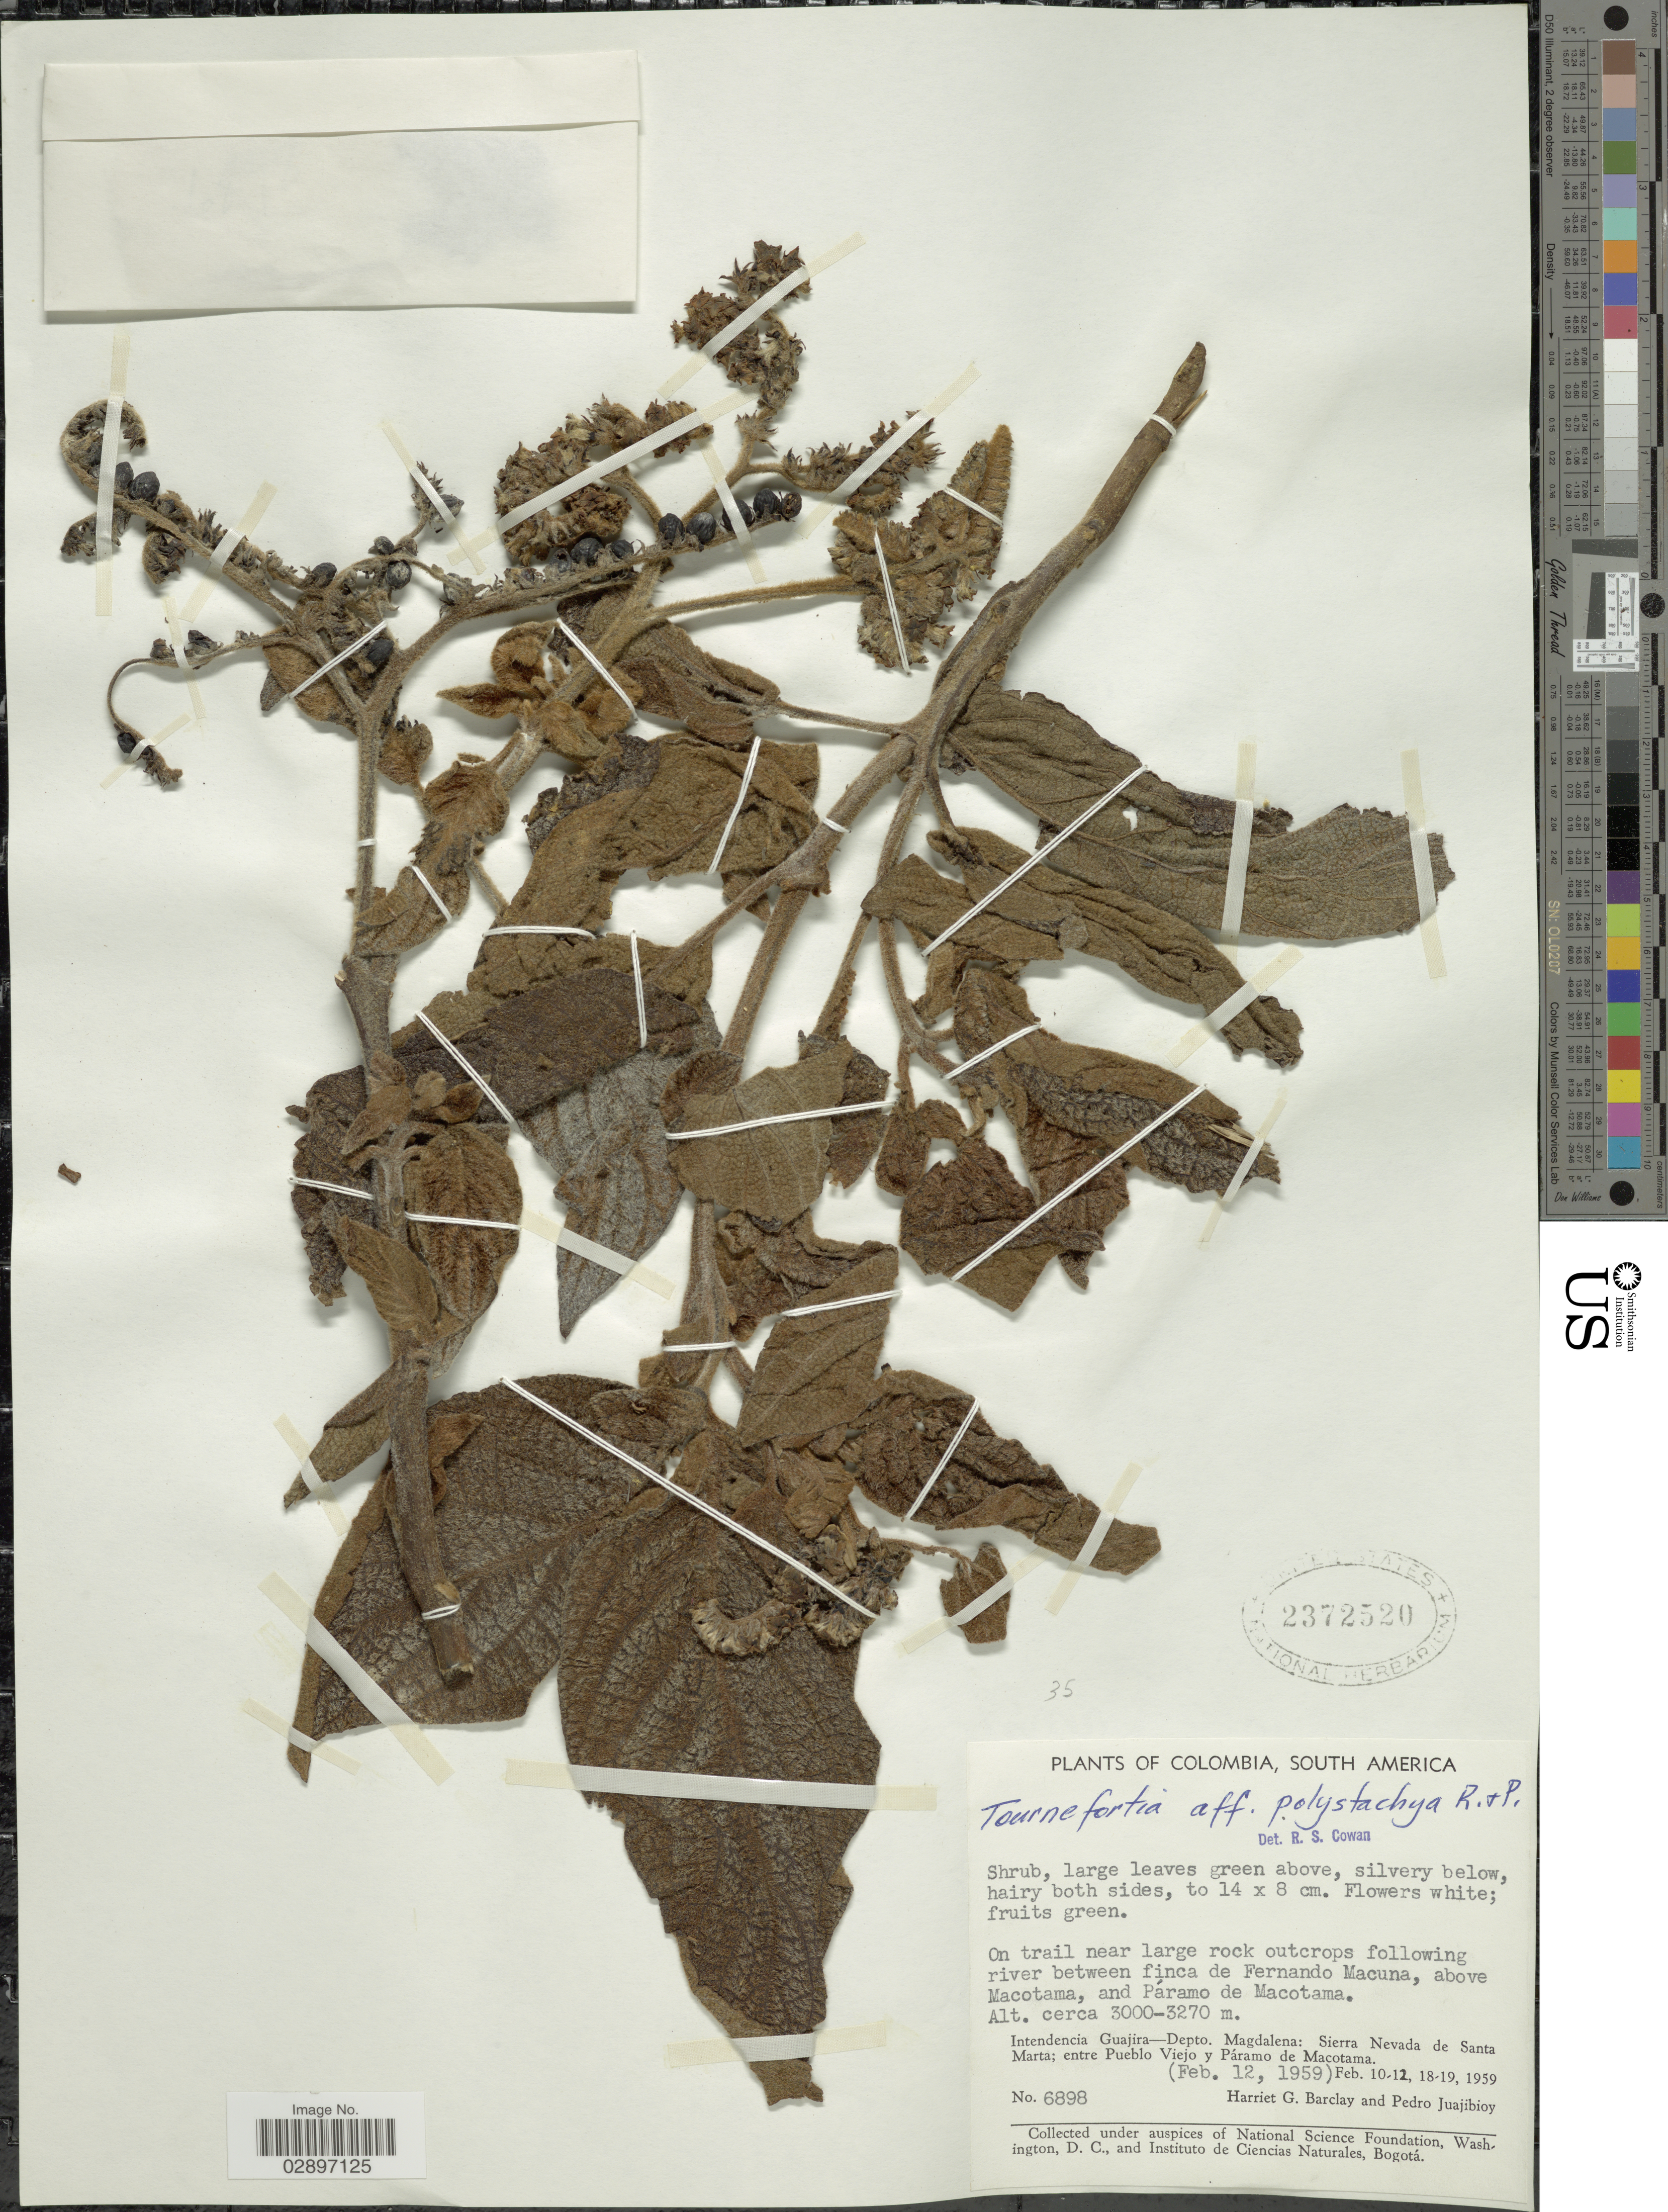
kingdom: Plantae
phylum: Tracheophyta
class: Magnoliopsida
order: Boraginales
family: Heliotropiaceae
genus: Tournefortia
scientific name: Tournefortia fuliginosa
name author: Kunth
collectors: H. G. Barclay & P. Juajibioy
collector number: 6898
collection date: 1959-02-12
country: Colombia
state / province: La Guajira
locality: On trail near large rock outcrops following river between finca de Fernando Macuna, above Macotama, and Páramo de Macotama. Intendencia Guajira-Depto. Magdalena: Sierra Nevada de Santa Marta; entre Pueblo Viejo y Páramo de Macotama.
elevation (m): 3000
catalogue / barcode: US 2372520